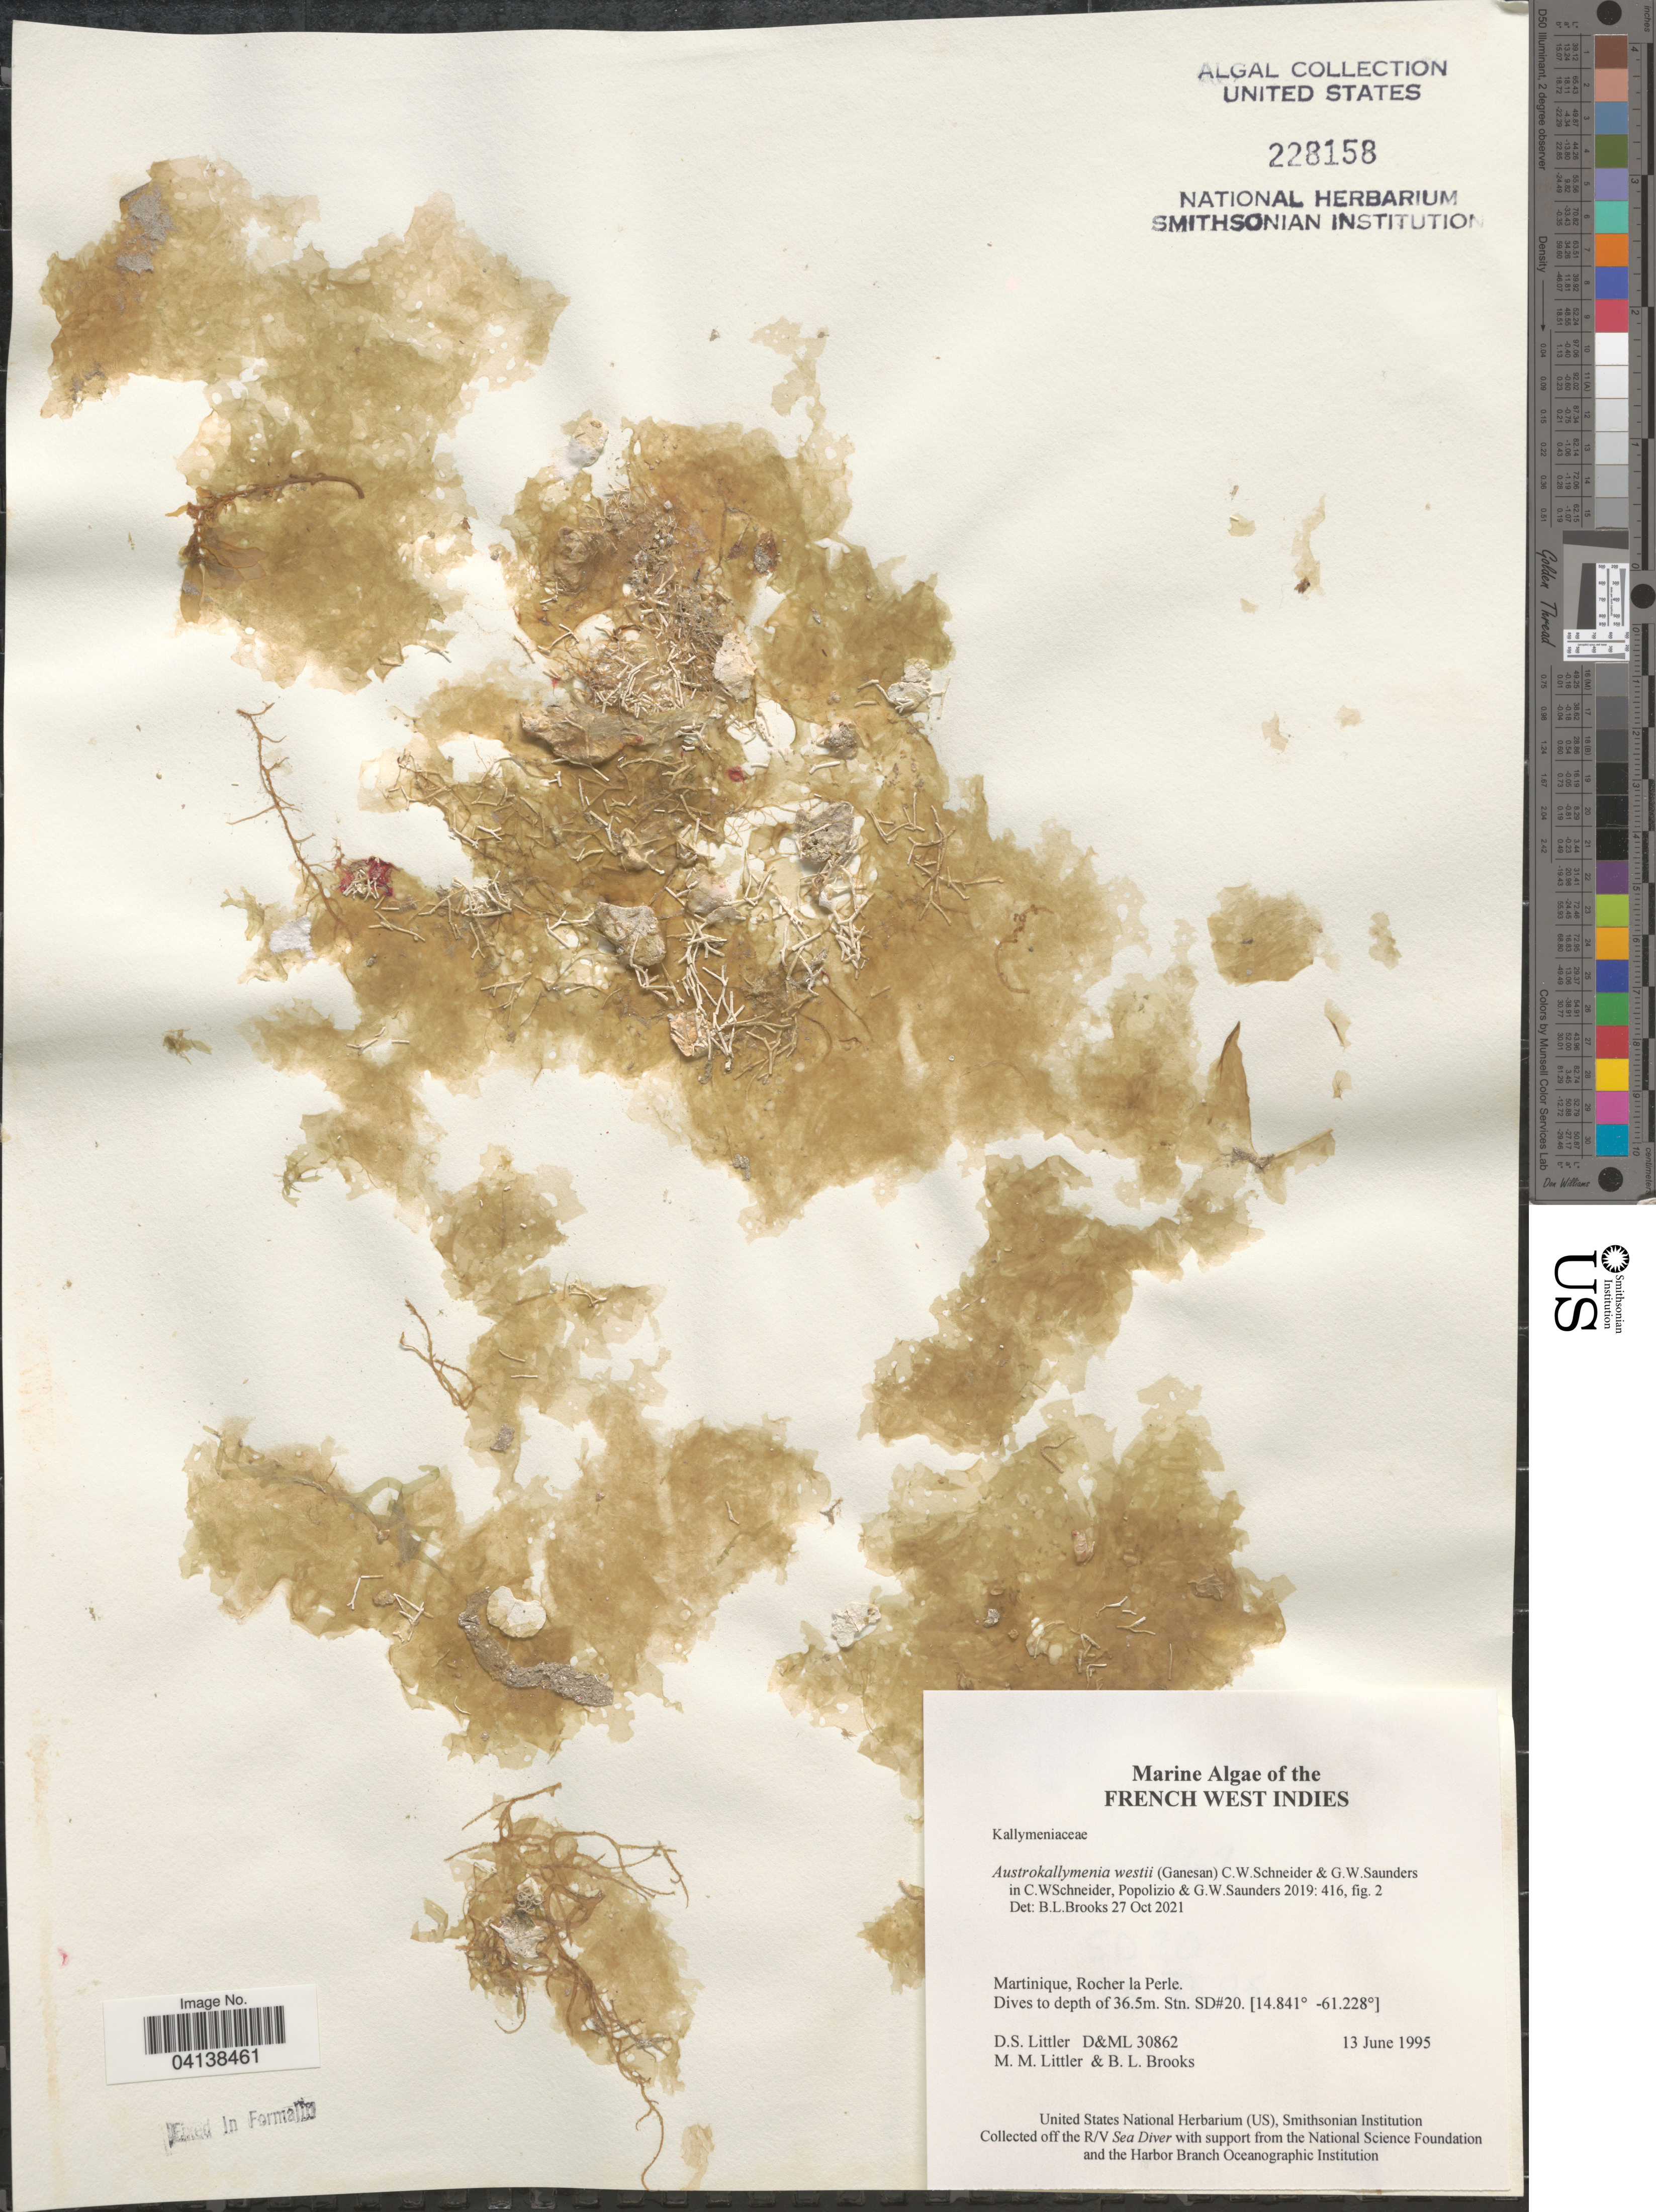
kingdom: Plantae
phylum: Rhodophyta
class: Florideophyceae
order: Gigartinales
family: Kallymeniaceae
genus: Austrokallymenia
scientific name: Austrokallymenia westii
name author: (Ganesan) C.W. Schneid. & G.W. Saunders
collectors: D. S. Littler & B. Brooks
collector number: D&ML 30862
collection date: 1995-06-13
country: Martinique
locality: French West Indies. Rocher la Perle. Stn. SD#20.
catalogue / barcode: US 228158